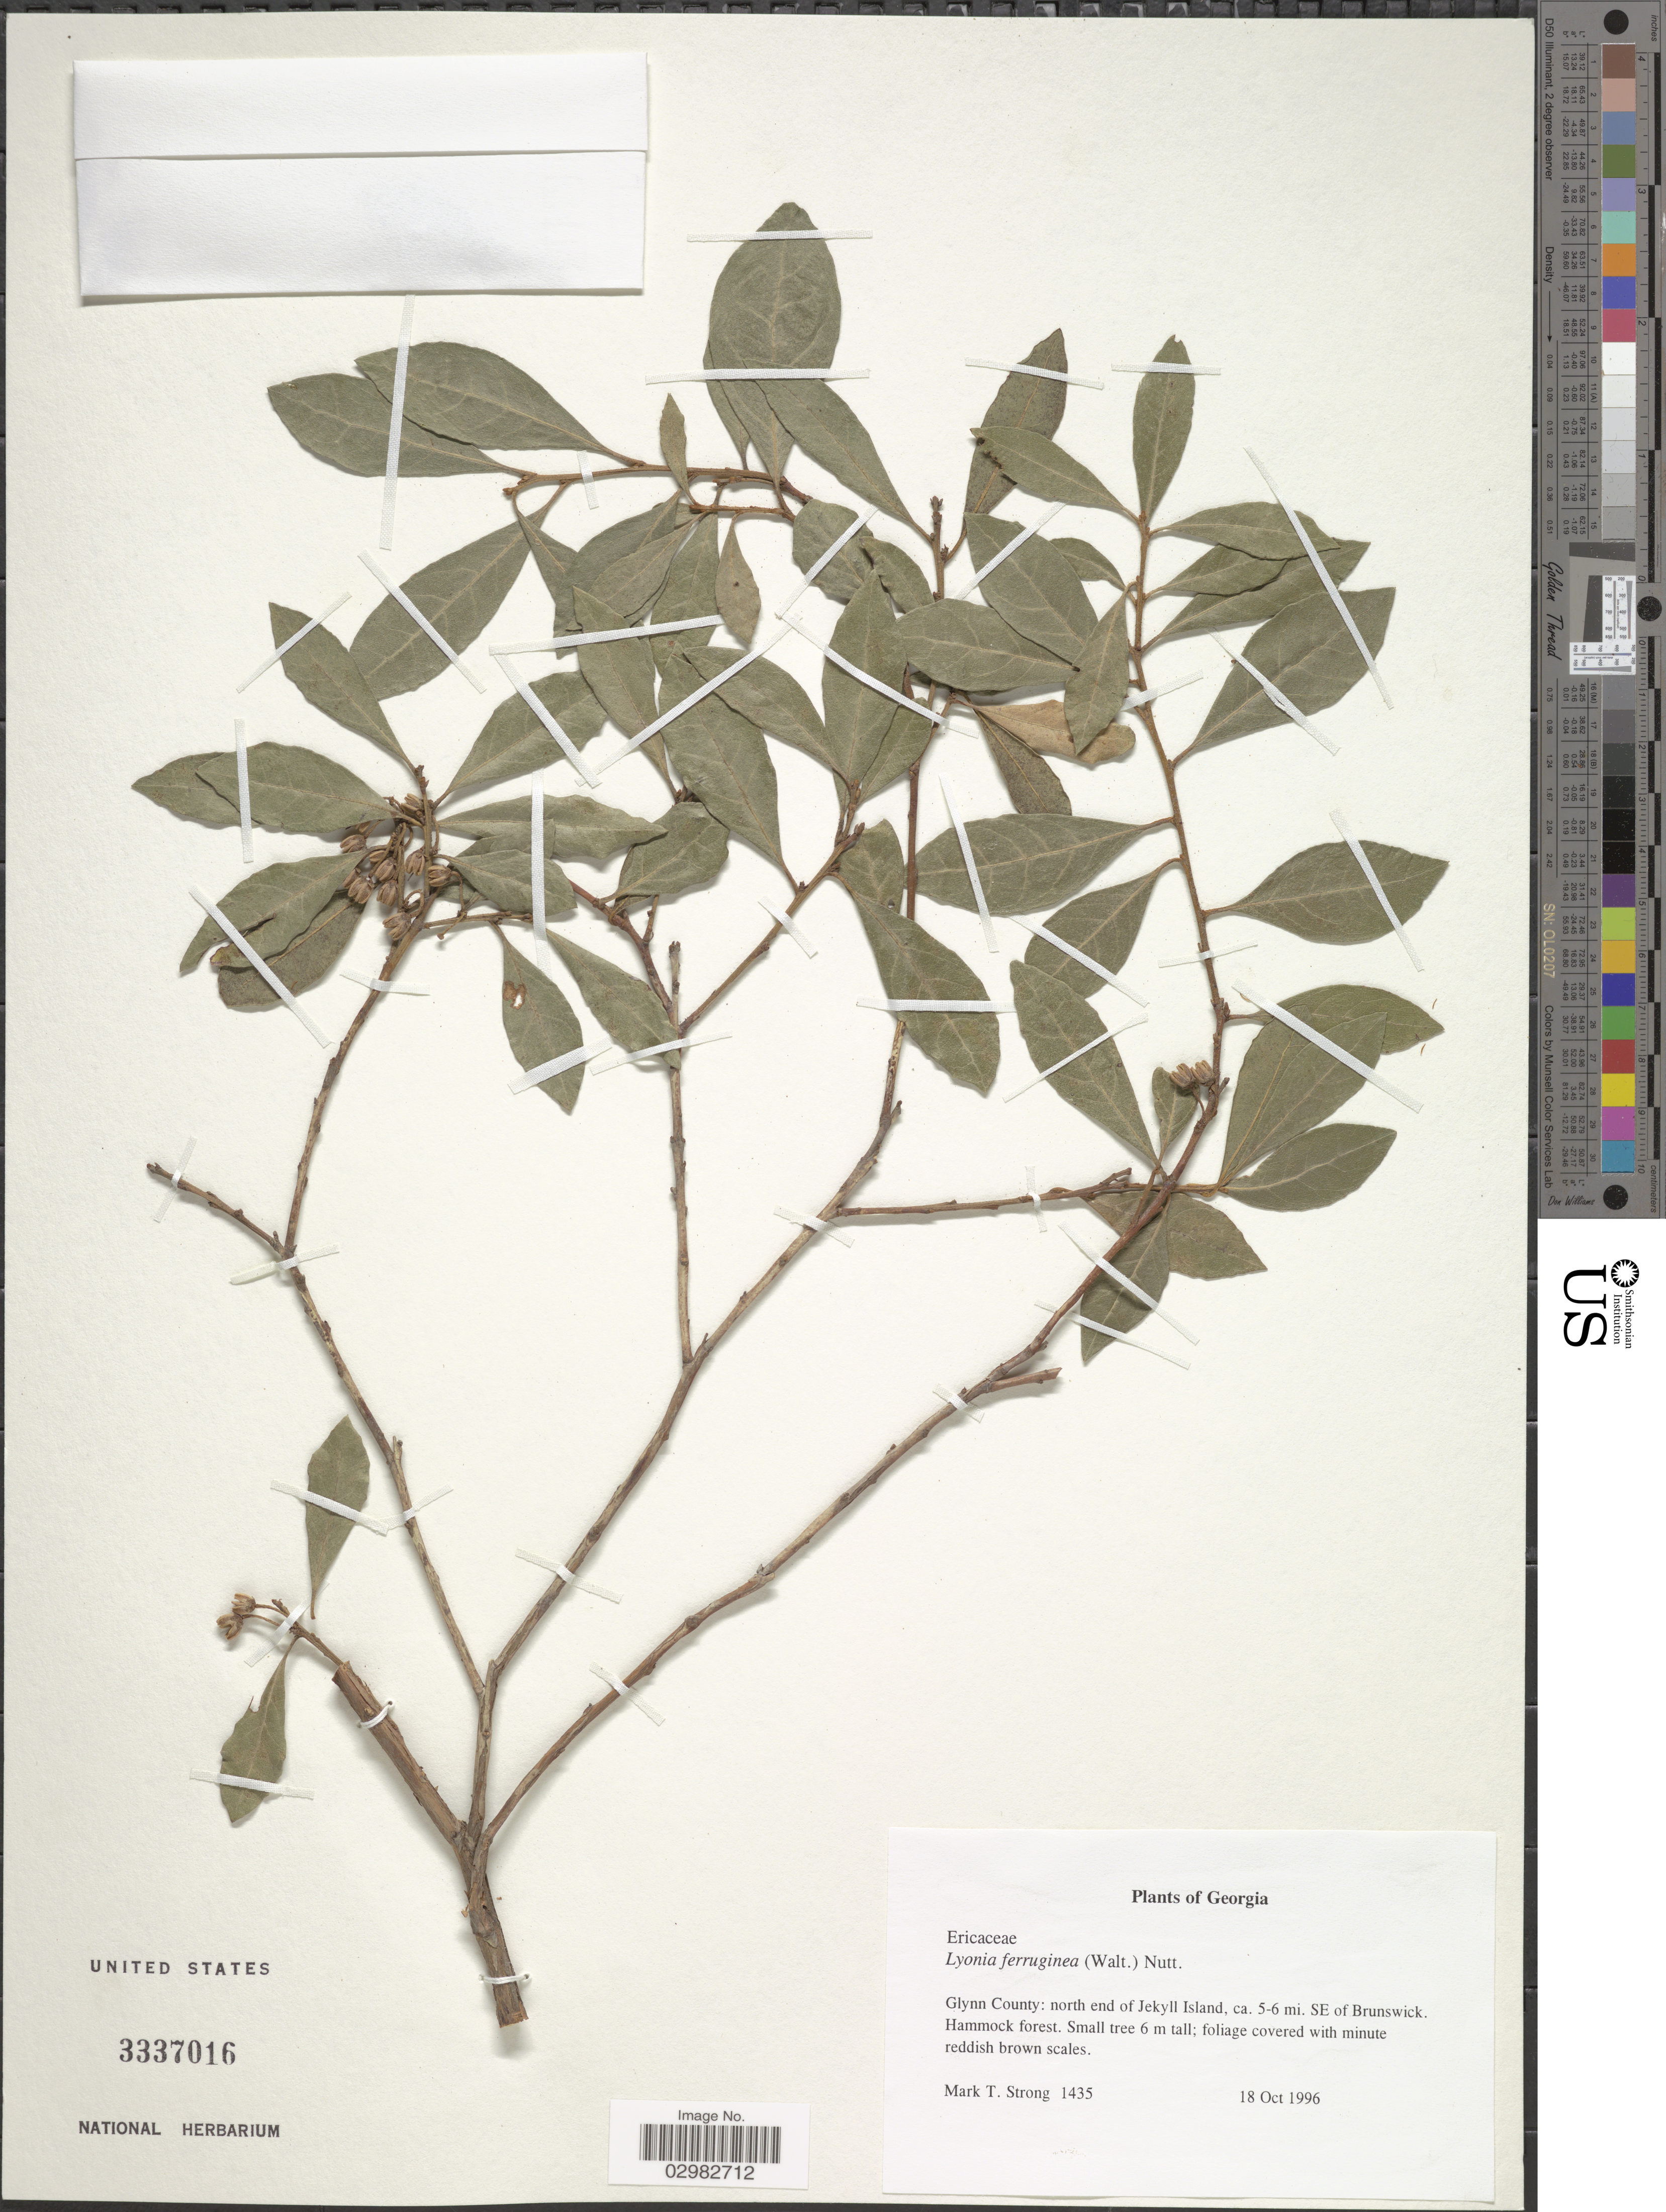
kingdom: Plantae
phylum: Tracheophyta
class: Magnoliopsida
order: Ericales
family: Ericaceae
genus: Lyonia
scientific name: Lyonia ferruginea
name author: (Walter) Nutt.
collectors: M. T. Strong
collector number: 1435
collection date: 1996-10-18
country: United States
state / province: Georgia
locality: Glynn County, north end of Jekyll Island, ca. 5-6 mi. SE of Brunswick, Hammock forest.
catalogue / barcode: US 3337016